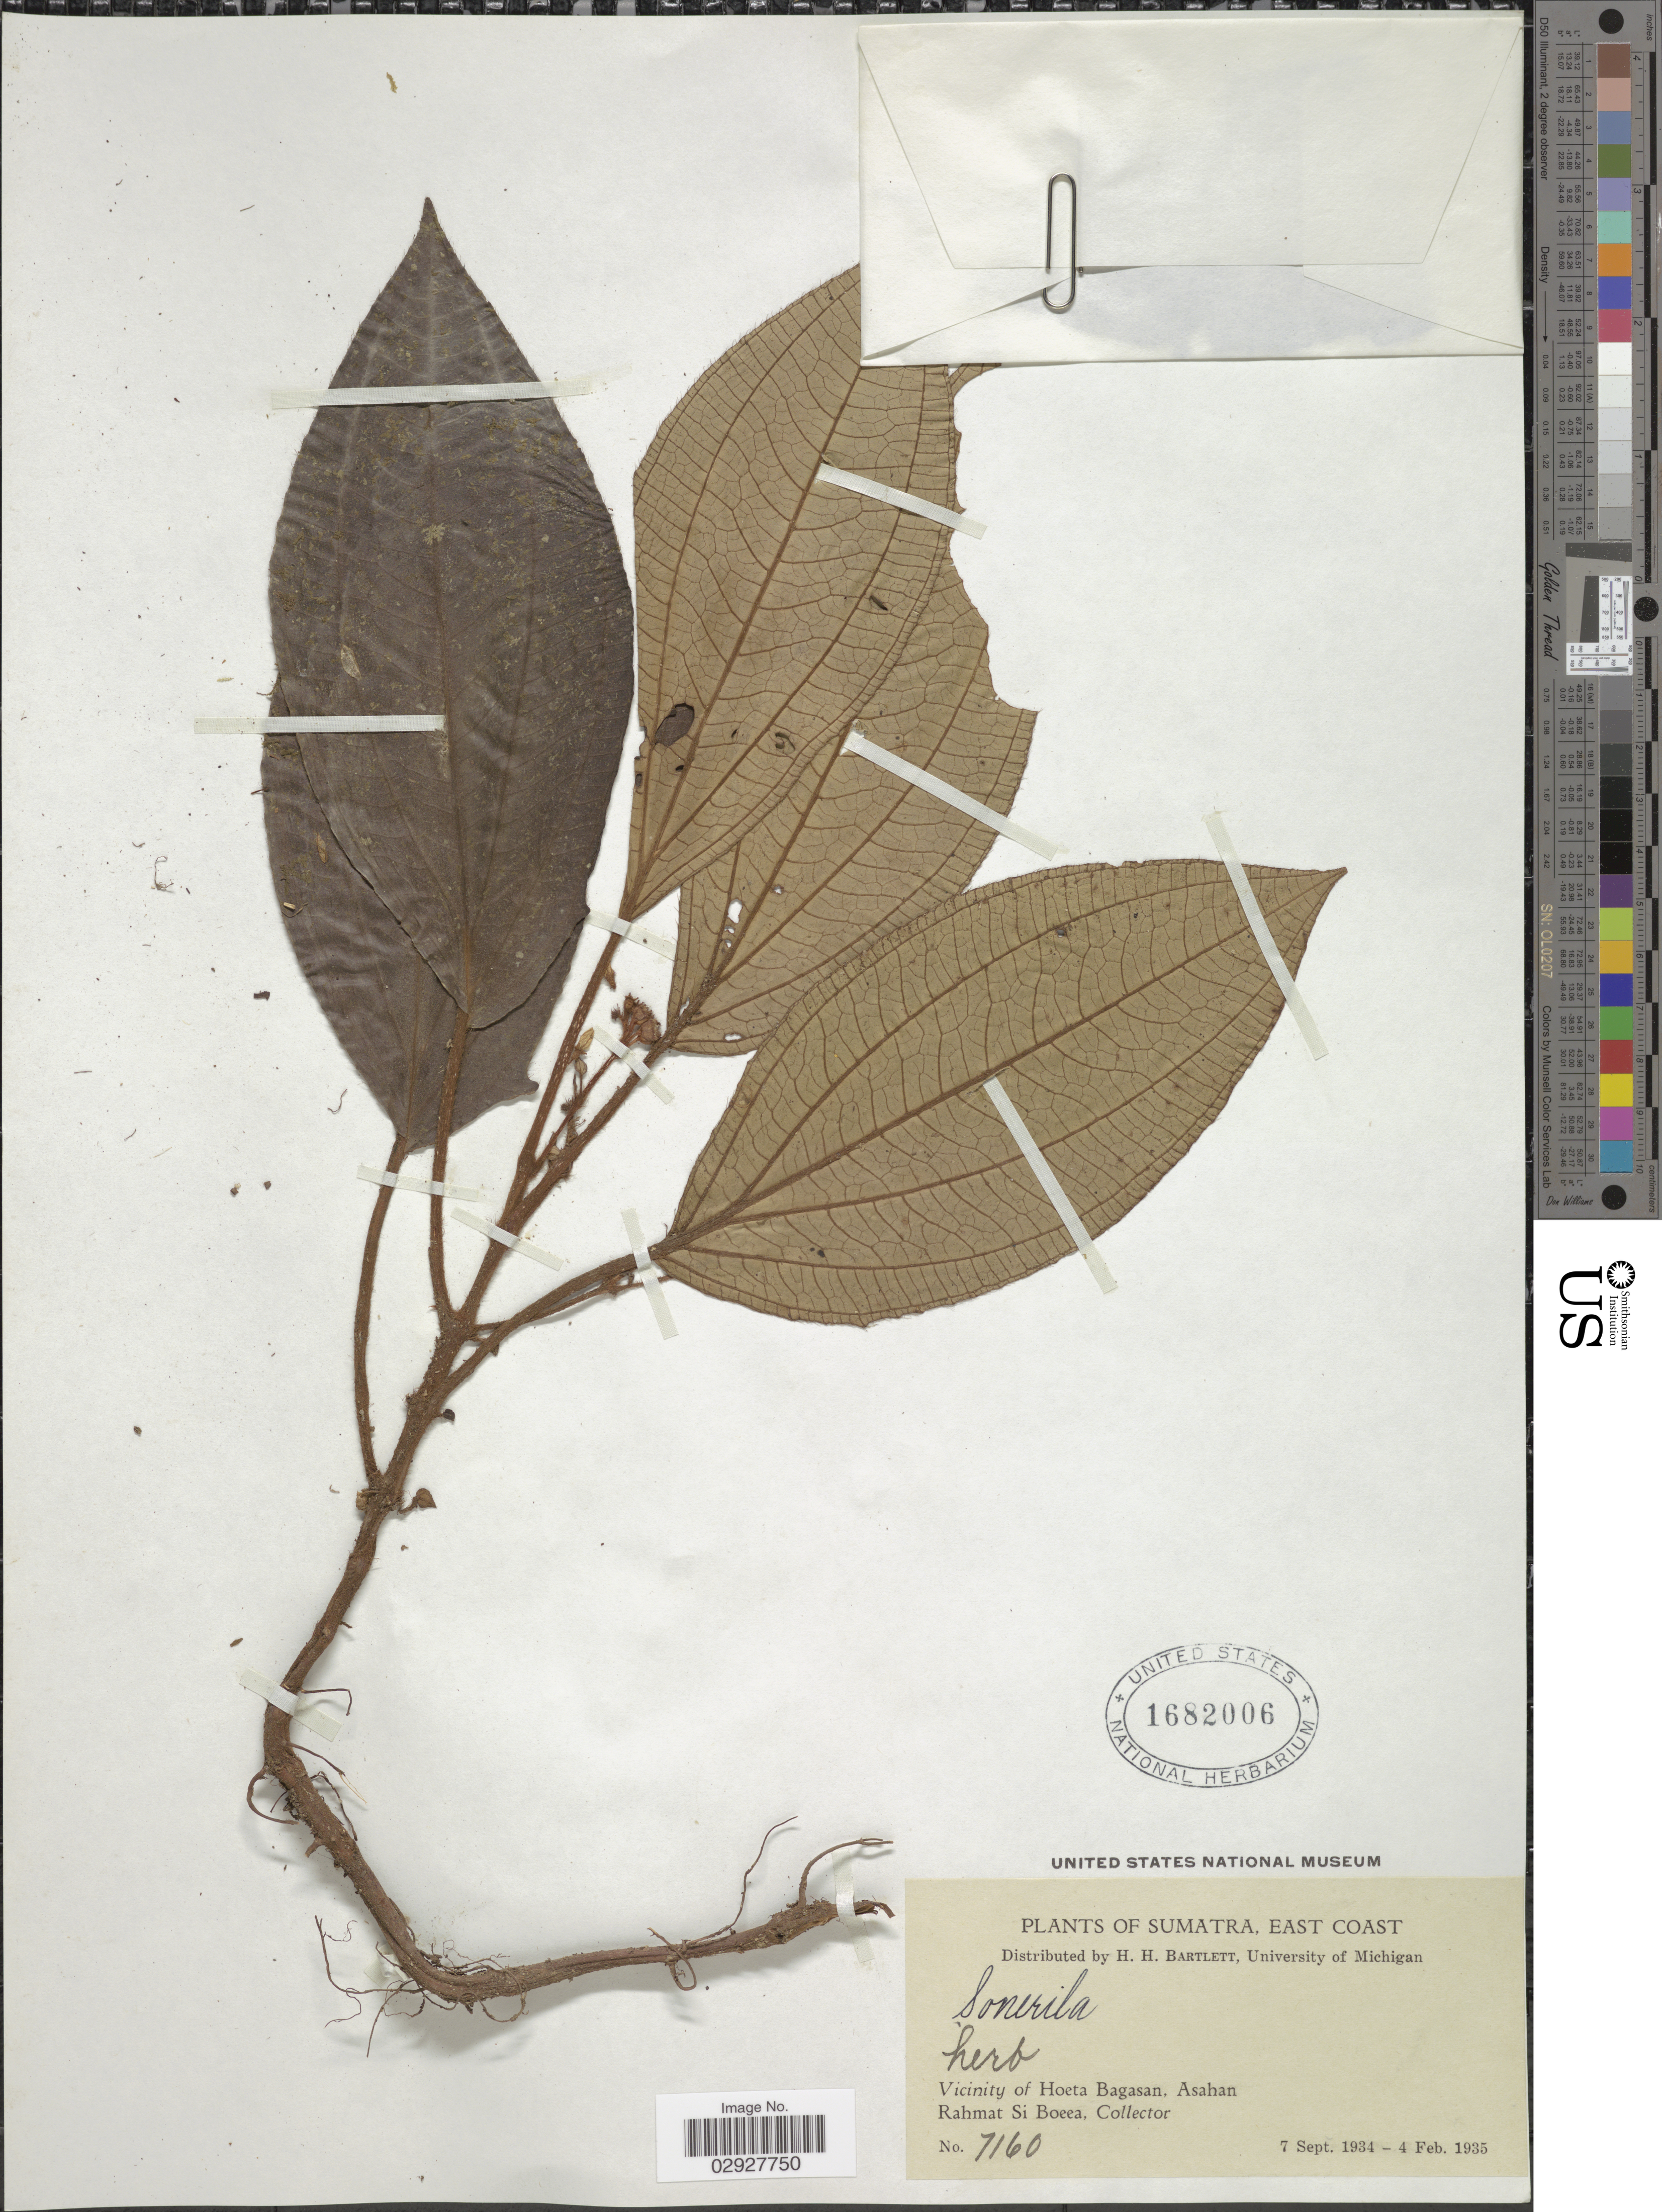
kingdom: Plantae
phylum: Tracheophyta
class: Magnoliopsida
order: Myrtales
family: Melastomataceae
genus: Sonerila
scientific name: Sonerila sp.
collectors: Rahmat Si Boeea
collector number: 7160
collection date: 1934-09-07/1935-02-04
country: Indonesia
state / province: Sumatra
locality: East Coast. vicinity of Hoeta Bagasan, Asahan.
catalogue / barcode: US 1682006